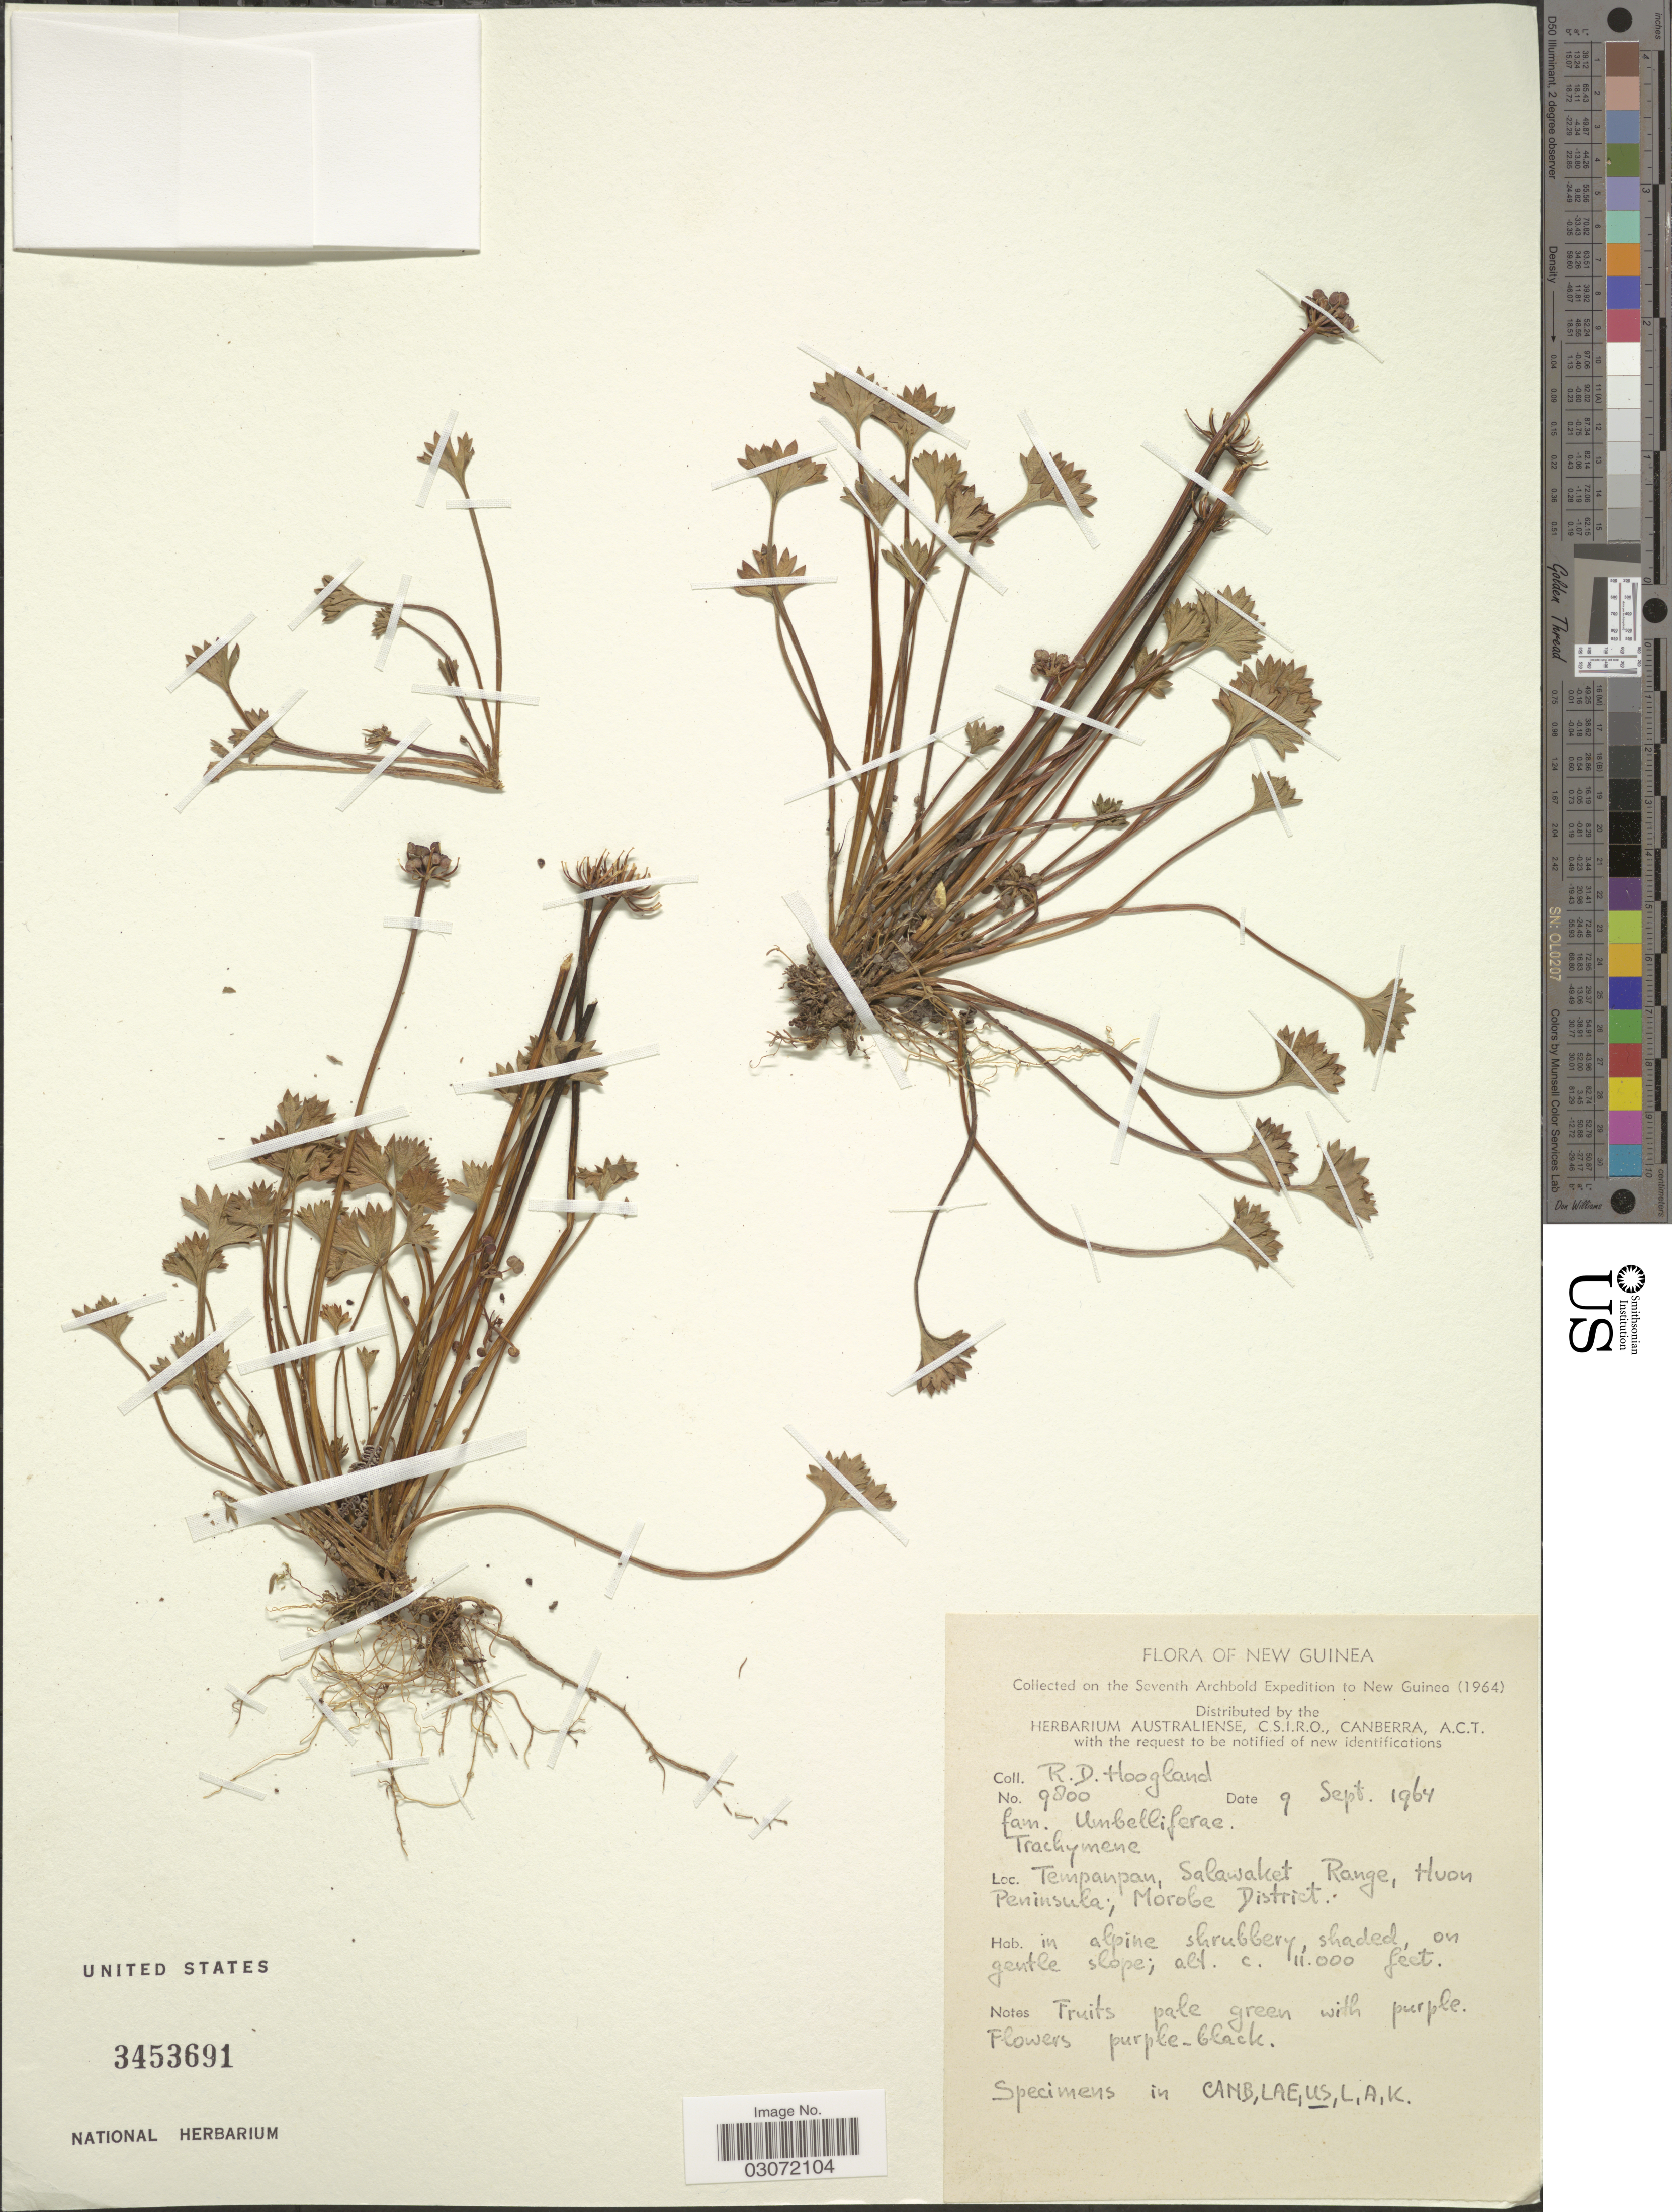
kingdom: Plantae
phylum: Tracheophyta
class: Magnoliopsida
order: Apiales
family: Araliaceae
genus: Trachymene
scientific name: Trachymene sp.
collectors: R. D. Hoogland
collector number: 9800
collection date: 1964-09-09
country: Papua New Guinea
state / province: Morobe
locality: New Guinea. Tempanpan, Salawaket Range, Huon Peninsula; Morobe District.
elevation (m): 3353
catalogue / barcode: US 3453691